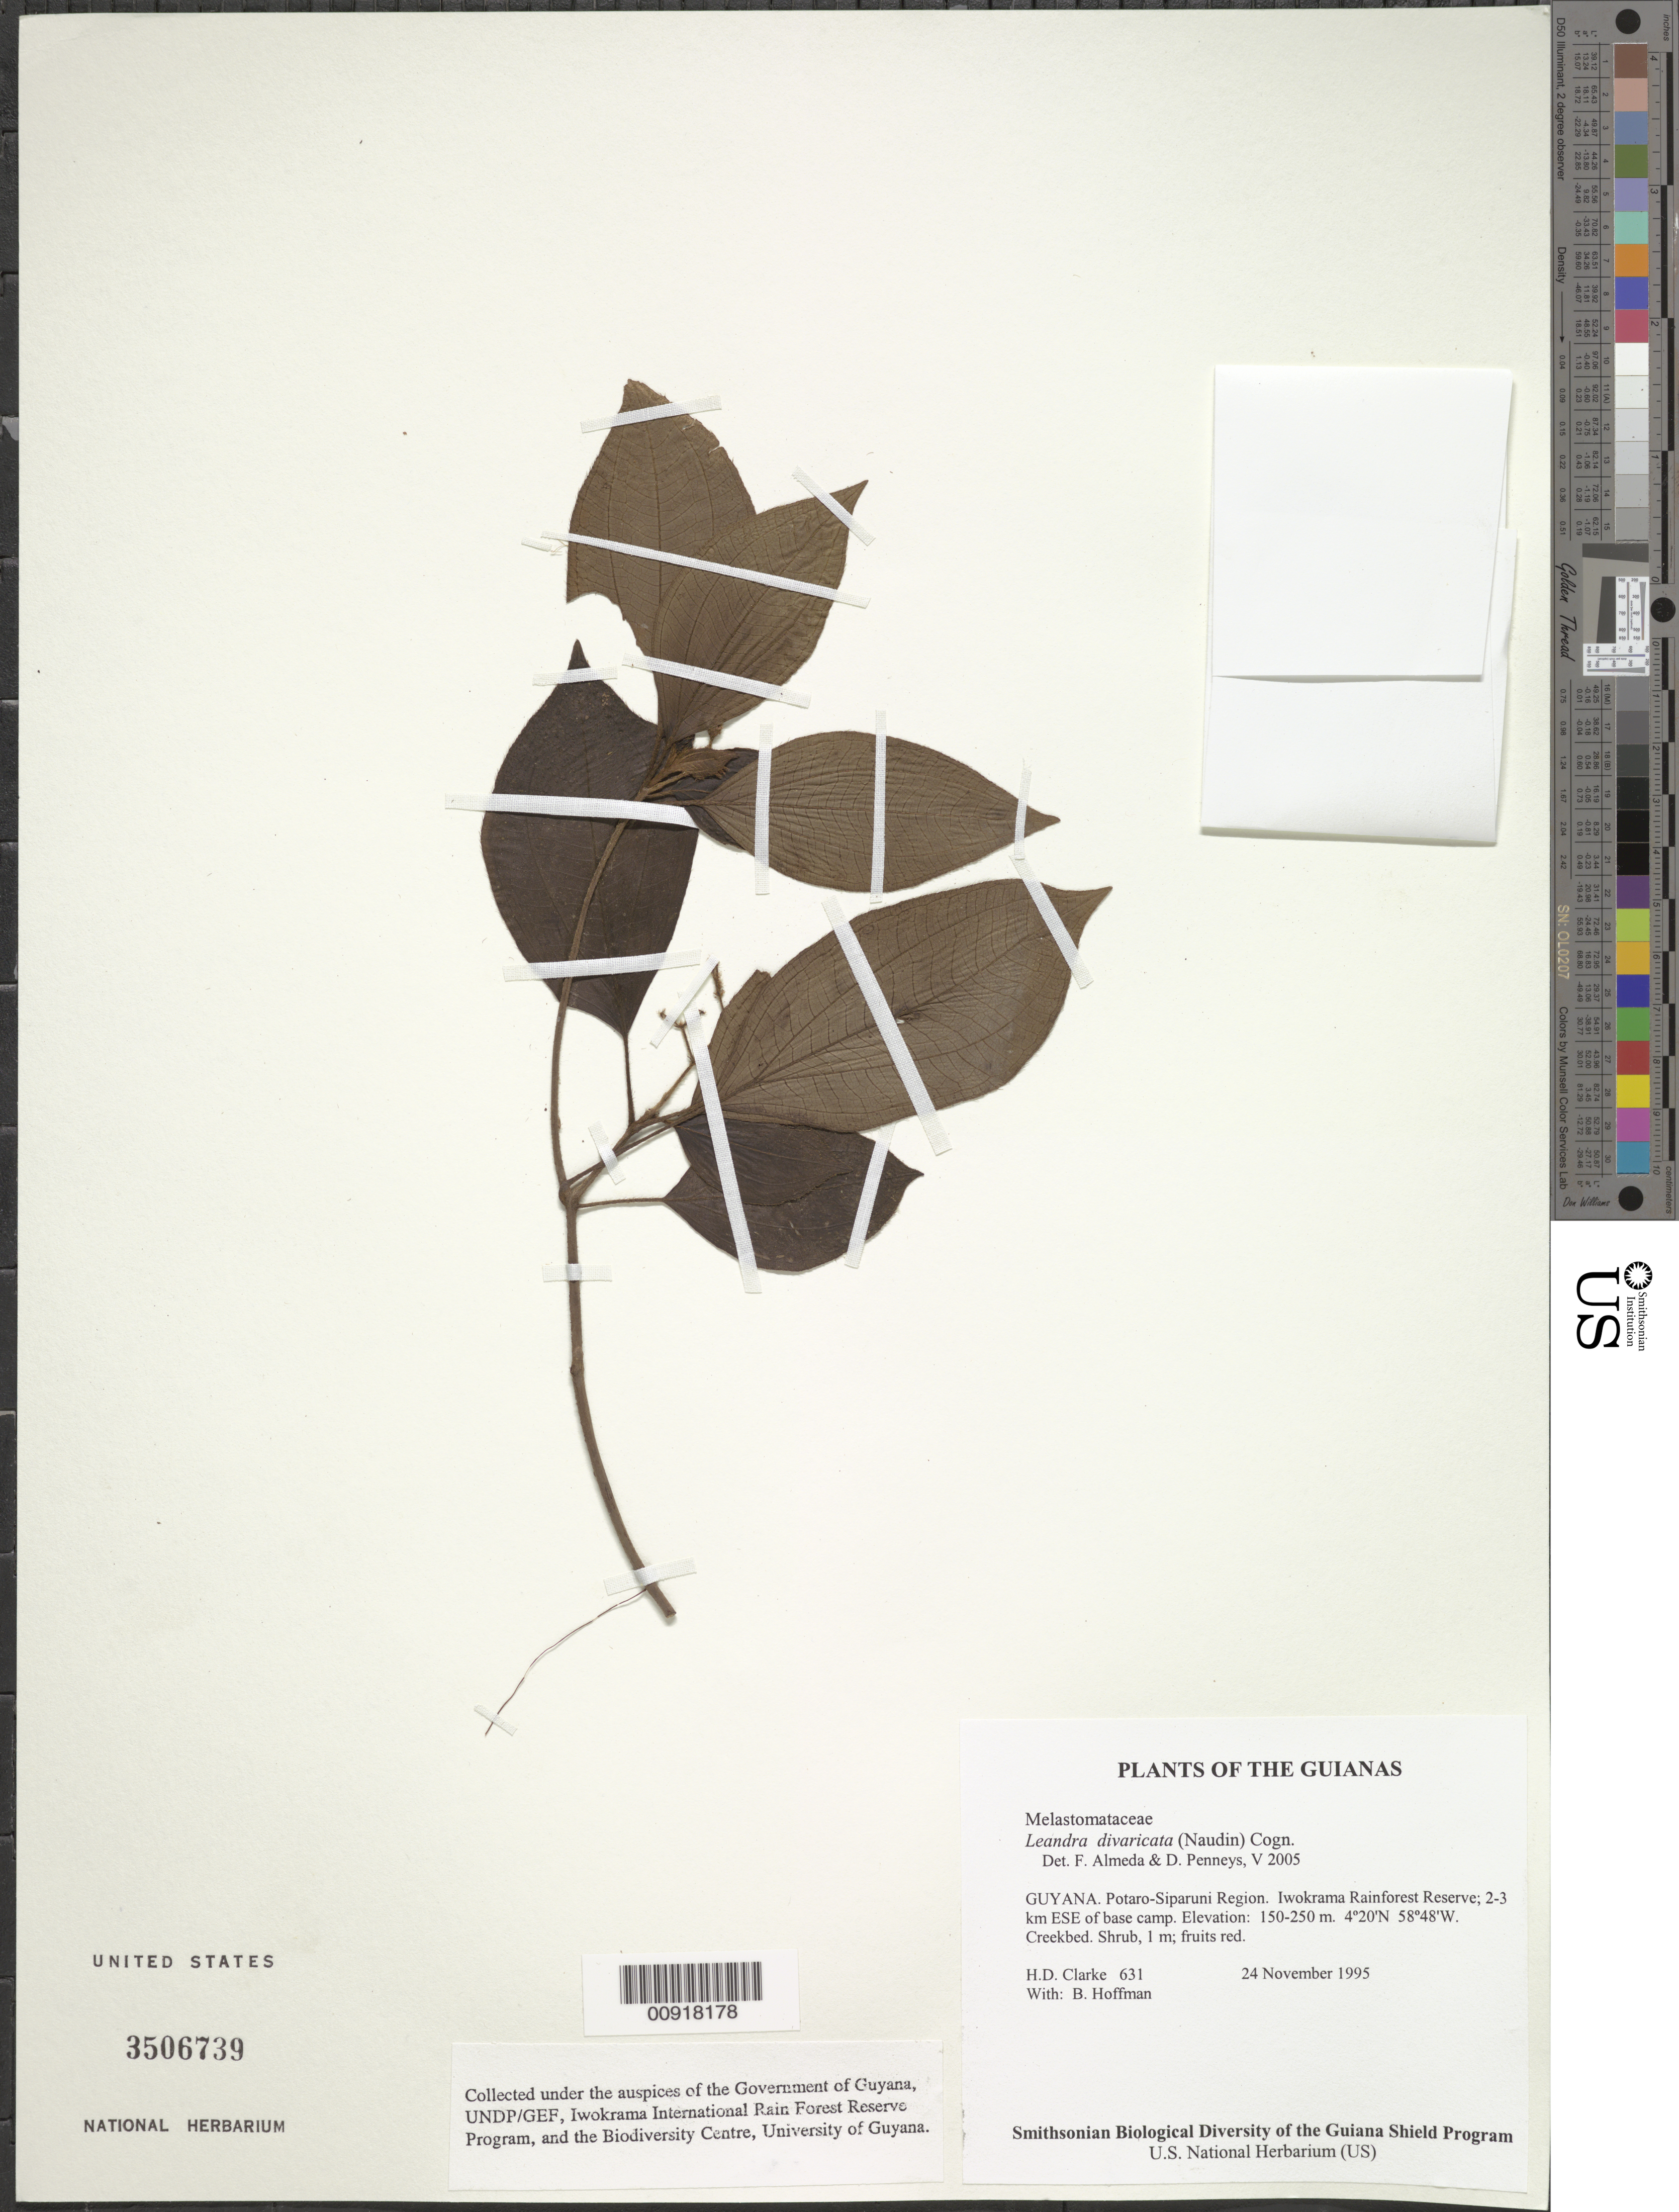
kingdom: Plantae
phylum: Tracheophyta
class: Magnoliopsida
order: Myrtales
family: Melastomataceae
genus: Leandra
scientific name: Leandra divaricata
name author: (Naudin) Cogn.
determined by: Almeda, F.; Penneys, D. S.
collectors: H. D. Clarke & B. Hoffman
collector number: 631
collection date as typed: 24 November 1995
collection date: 1995-11-24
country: Guyana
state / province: Potaro-Siparuni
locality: Iwokrama Rainforest Reserve; 2-3 km ESE of base camp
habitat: Creekbed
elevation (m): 150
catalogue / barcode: US 3506739